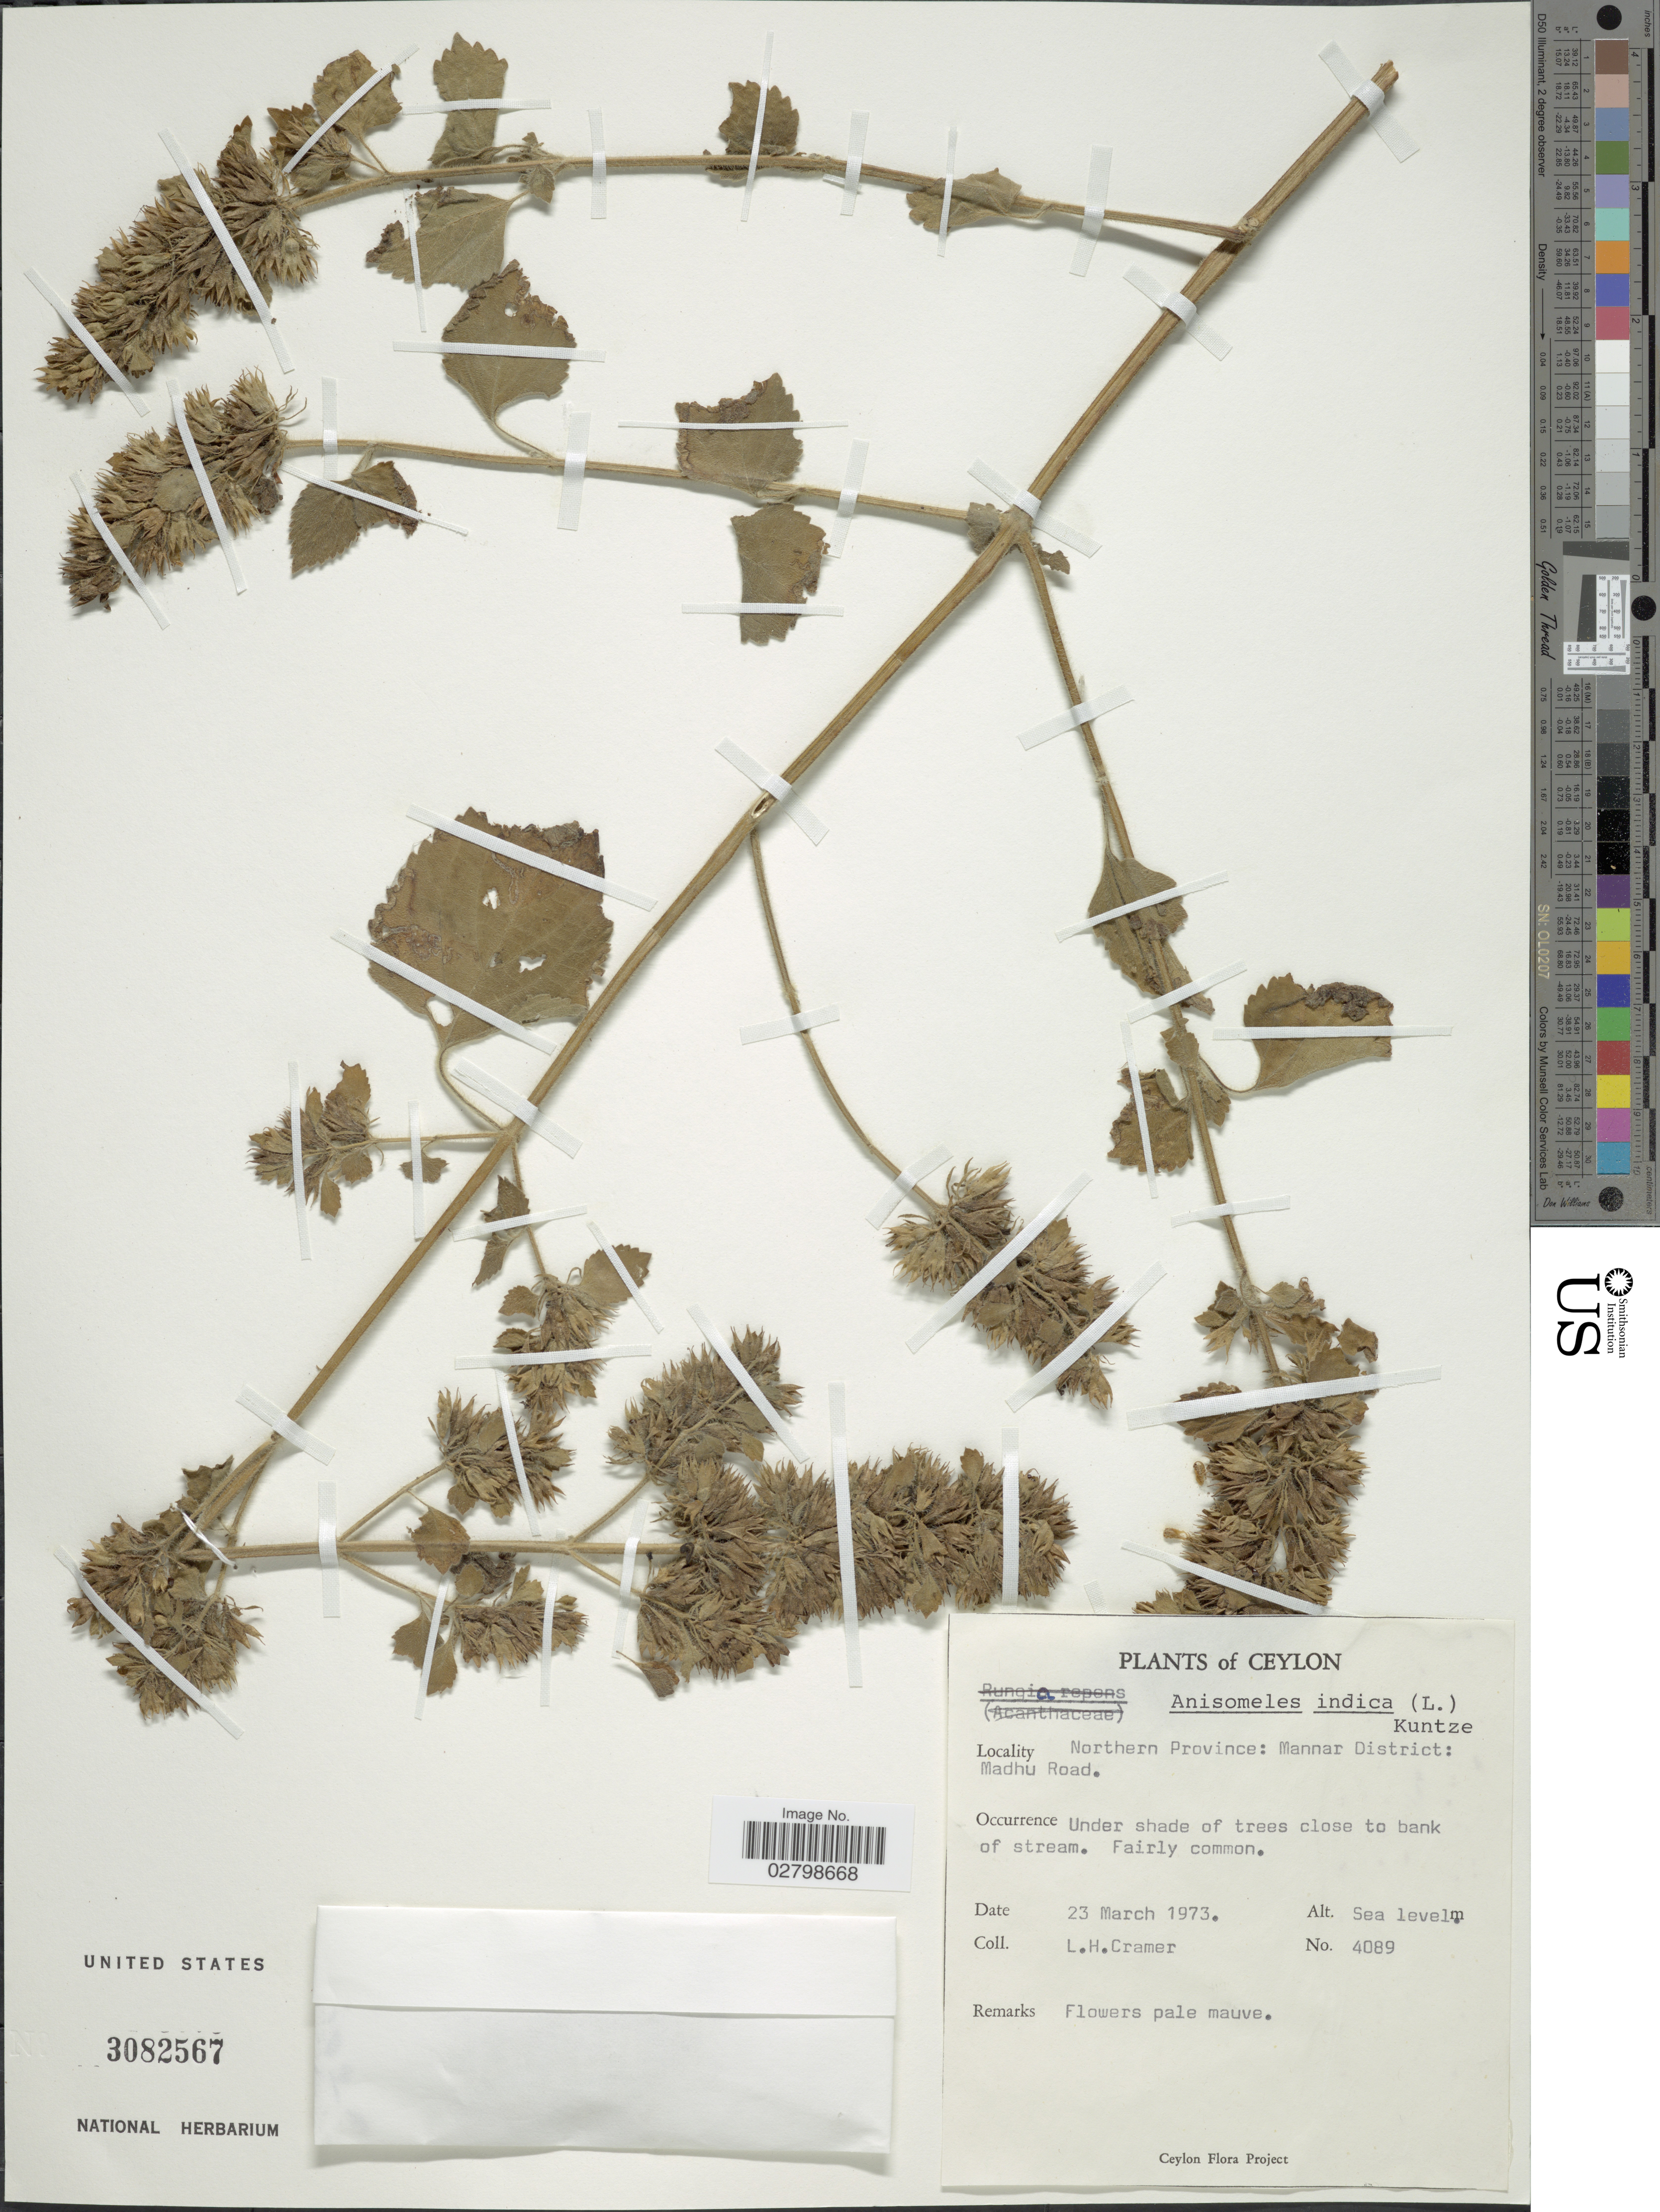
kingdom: Plantae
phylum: Tracheophyta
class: Magnoliopsida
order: Lamiales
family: Lamiaceae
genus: Anisomeles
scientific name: Anisomeles indica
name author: (L.) Kuntze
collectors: L. H. Cramer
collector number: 4089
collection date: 1973-03-23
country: Sri Lanka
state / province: Northern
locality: Ceylon, Mannar District: Madhu Road.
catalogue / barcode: US 3082567